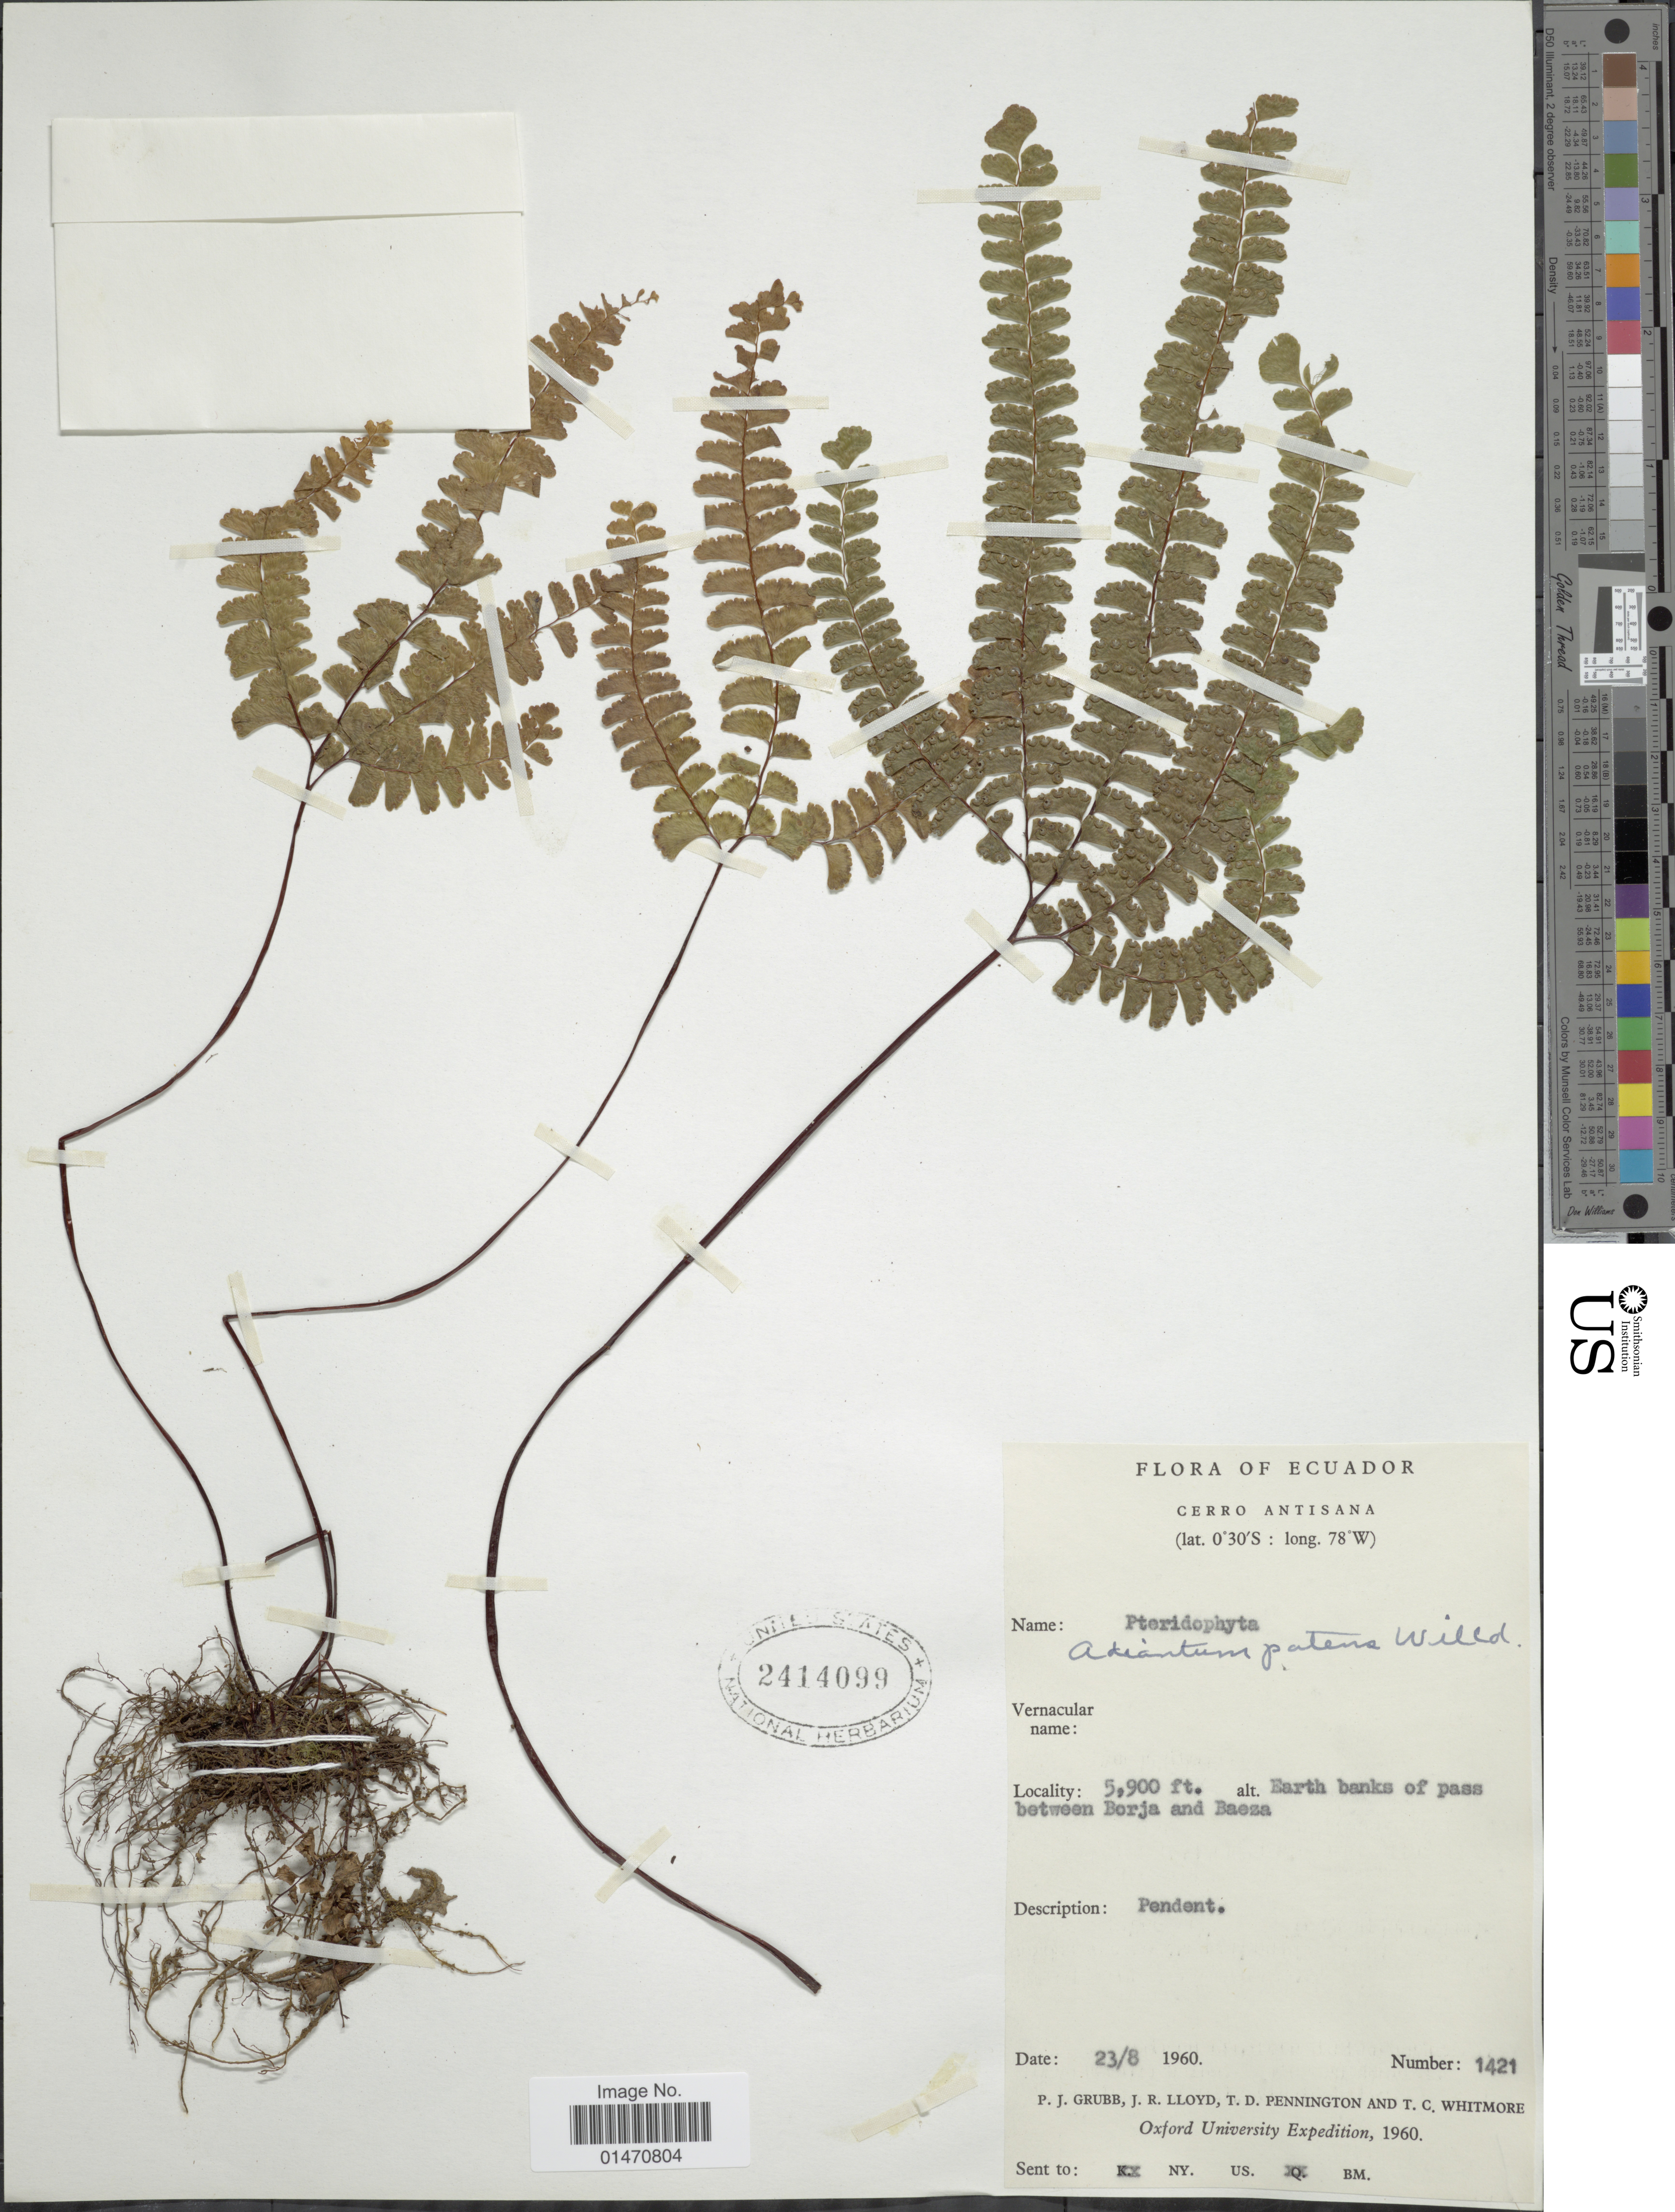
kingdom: Plantae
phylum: Tracheophyta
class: Polypodiopsida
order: Polypodiales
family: Pteridaceae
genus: Adiantum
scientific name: Adiantum patens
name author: Willd.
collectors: P. J. Grubb, J. R. Lloyd, T. D. Pennington & T. C. Whitmore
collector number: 1421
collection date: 1960-08-23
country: Ecuador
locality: Cerro Antisana, Earth banks of pass between Borja and Baeza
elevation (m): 1798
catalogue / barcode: US 2414099